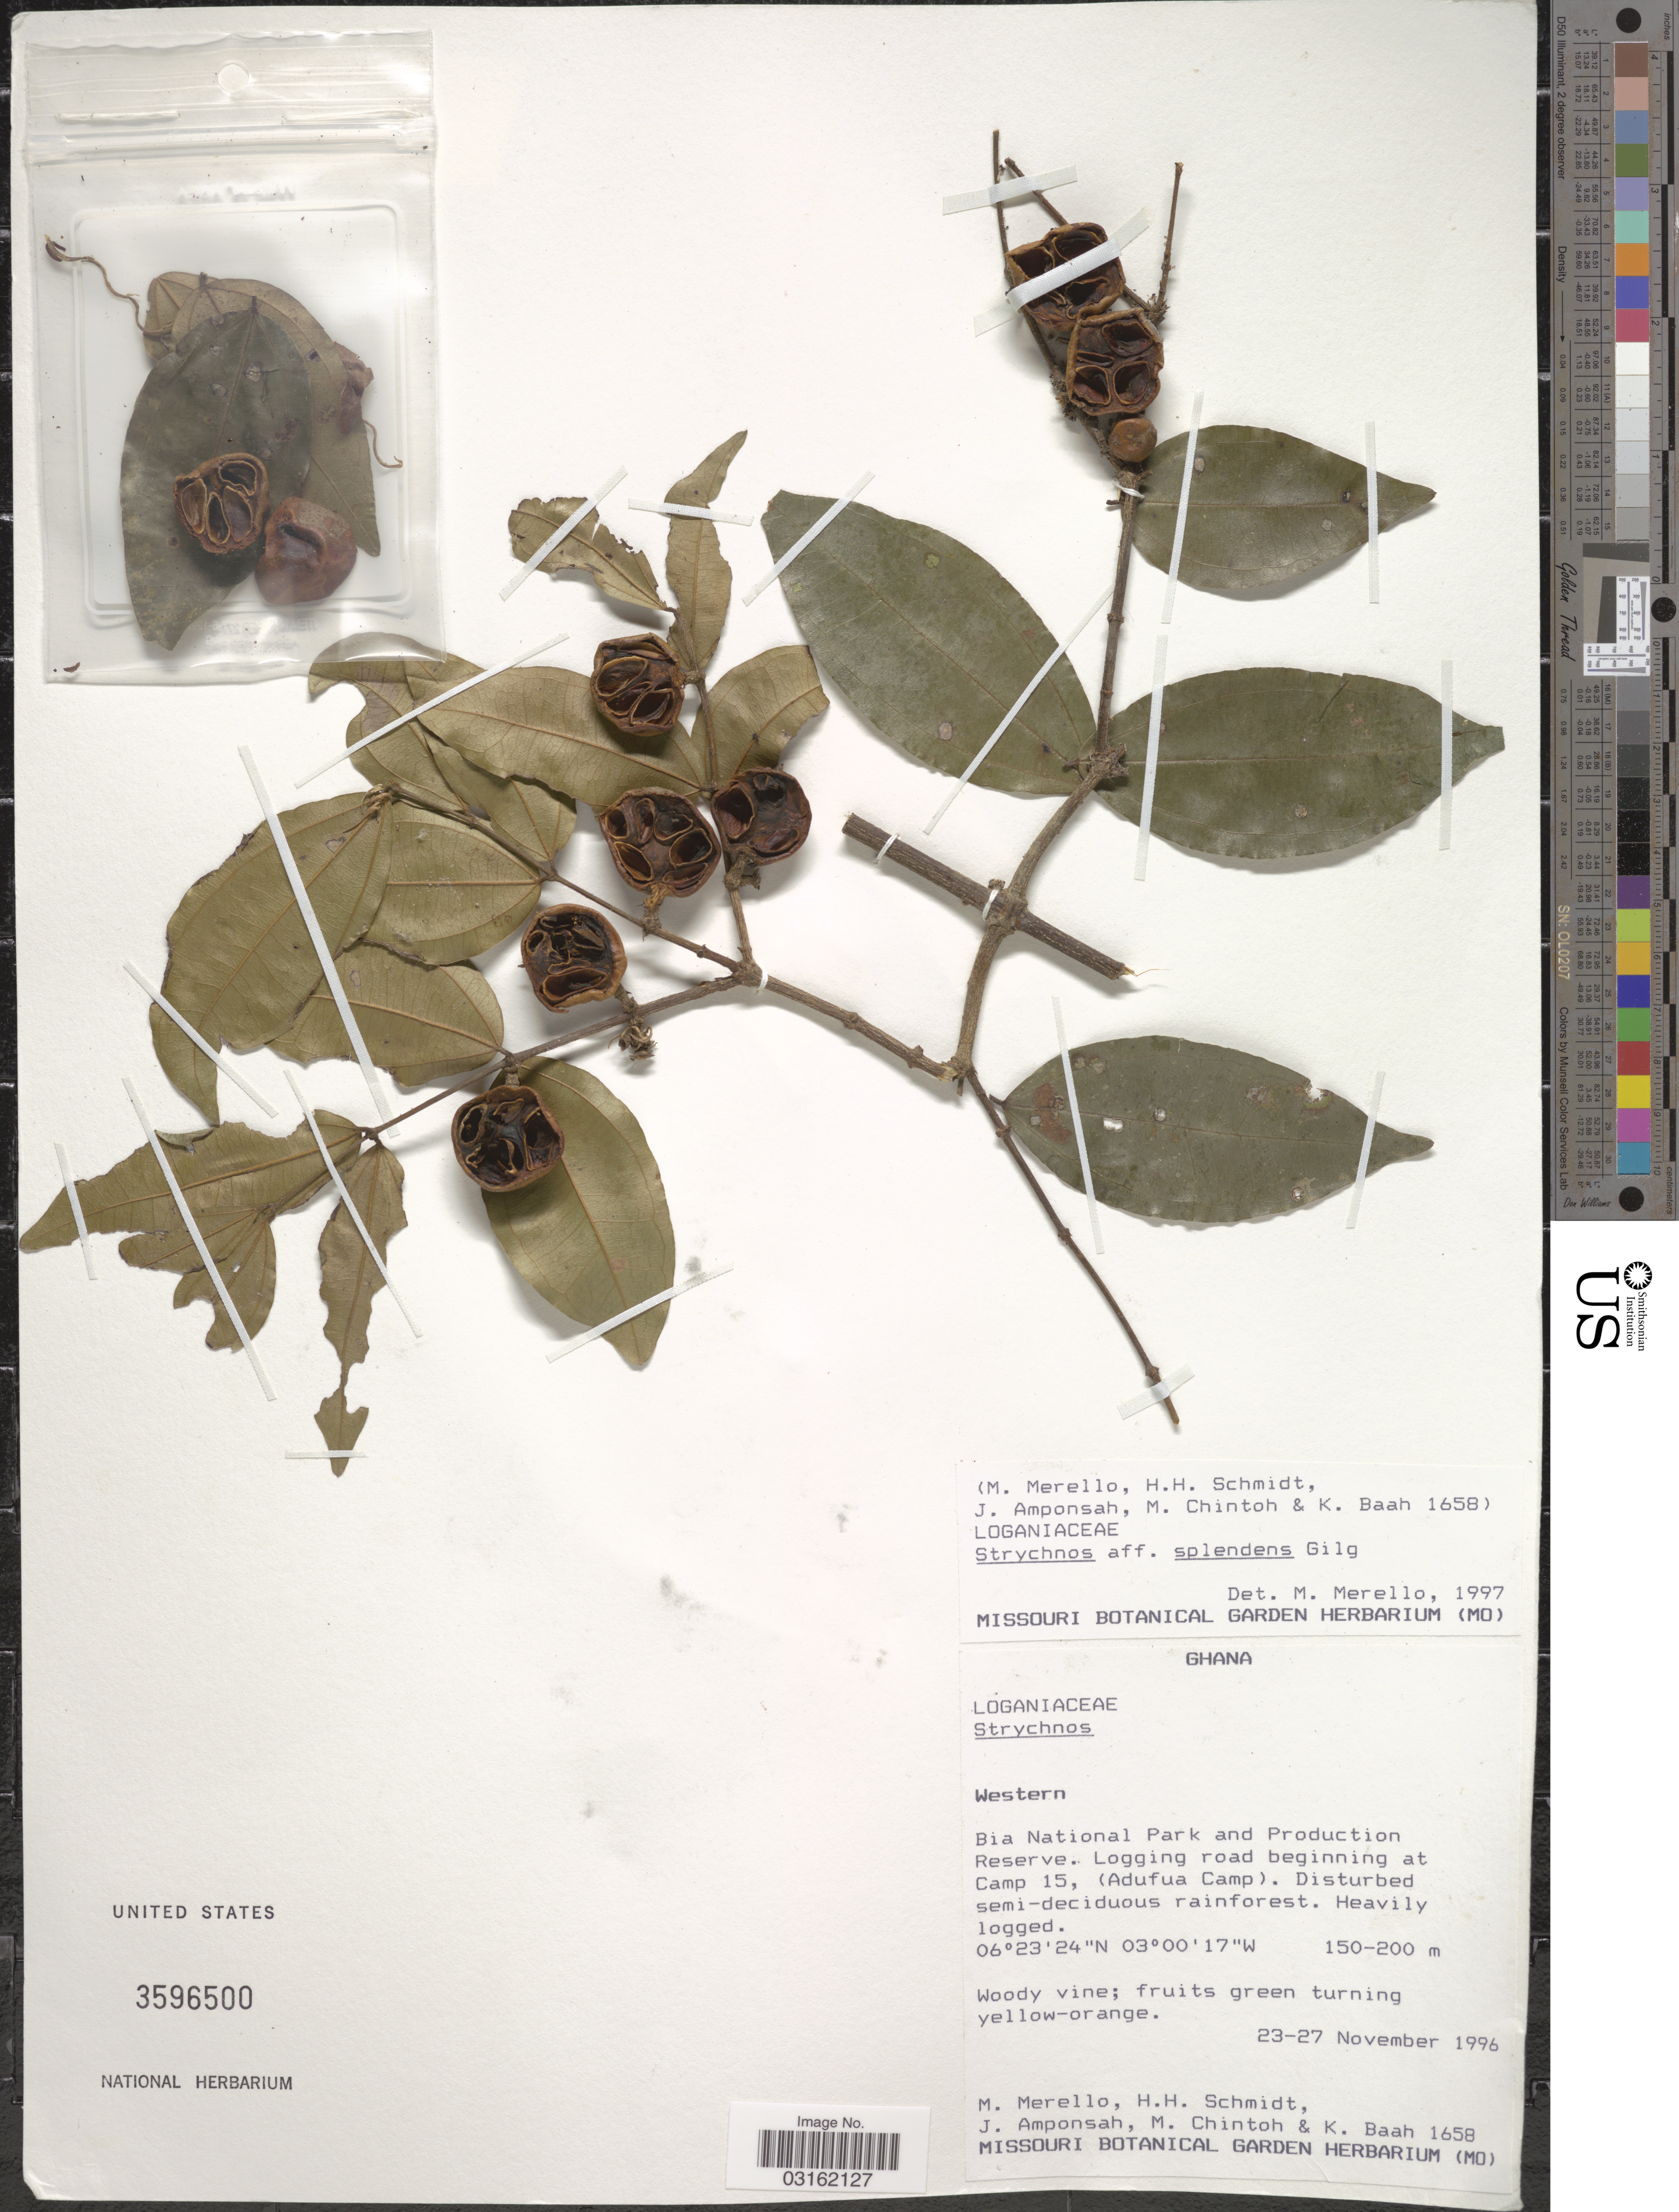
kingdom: Plantae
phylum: Tracheophyta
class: Magnoliopsida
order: Gentianales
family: Loganiaceae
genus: Strychnos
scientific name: Strychnos splendens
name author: Gilg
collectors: M. Merello, H. H. Schmidt, J. Amponsah, M. Chintoh & K. Baah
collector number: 1658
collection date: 1996-11-23/1996-11-27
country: Ghana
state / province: Western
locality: Bia National Park and Production Reserve. Logging road beginning at Camp 15, (Adufua Camp).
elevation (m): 150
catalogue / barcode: US 3596500